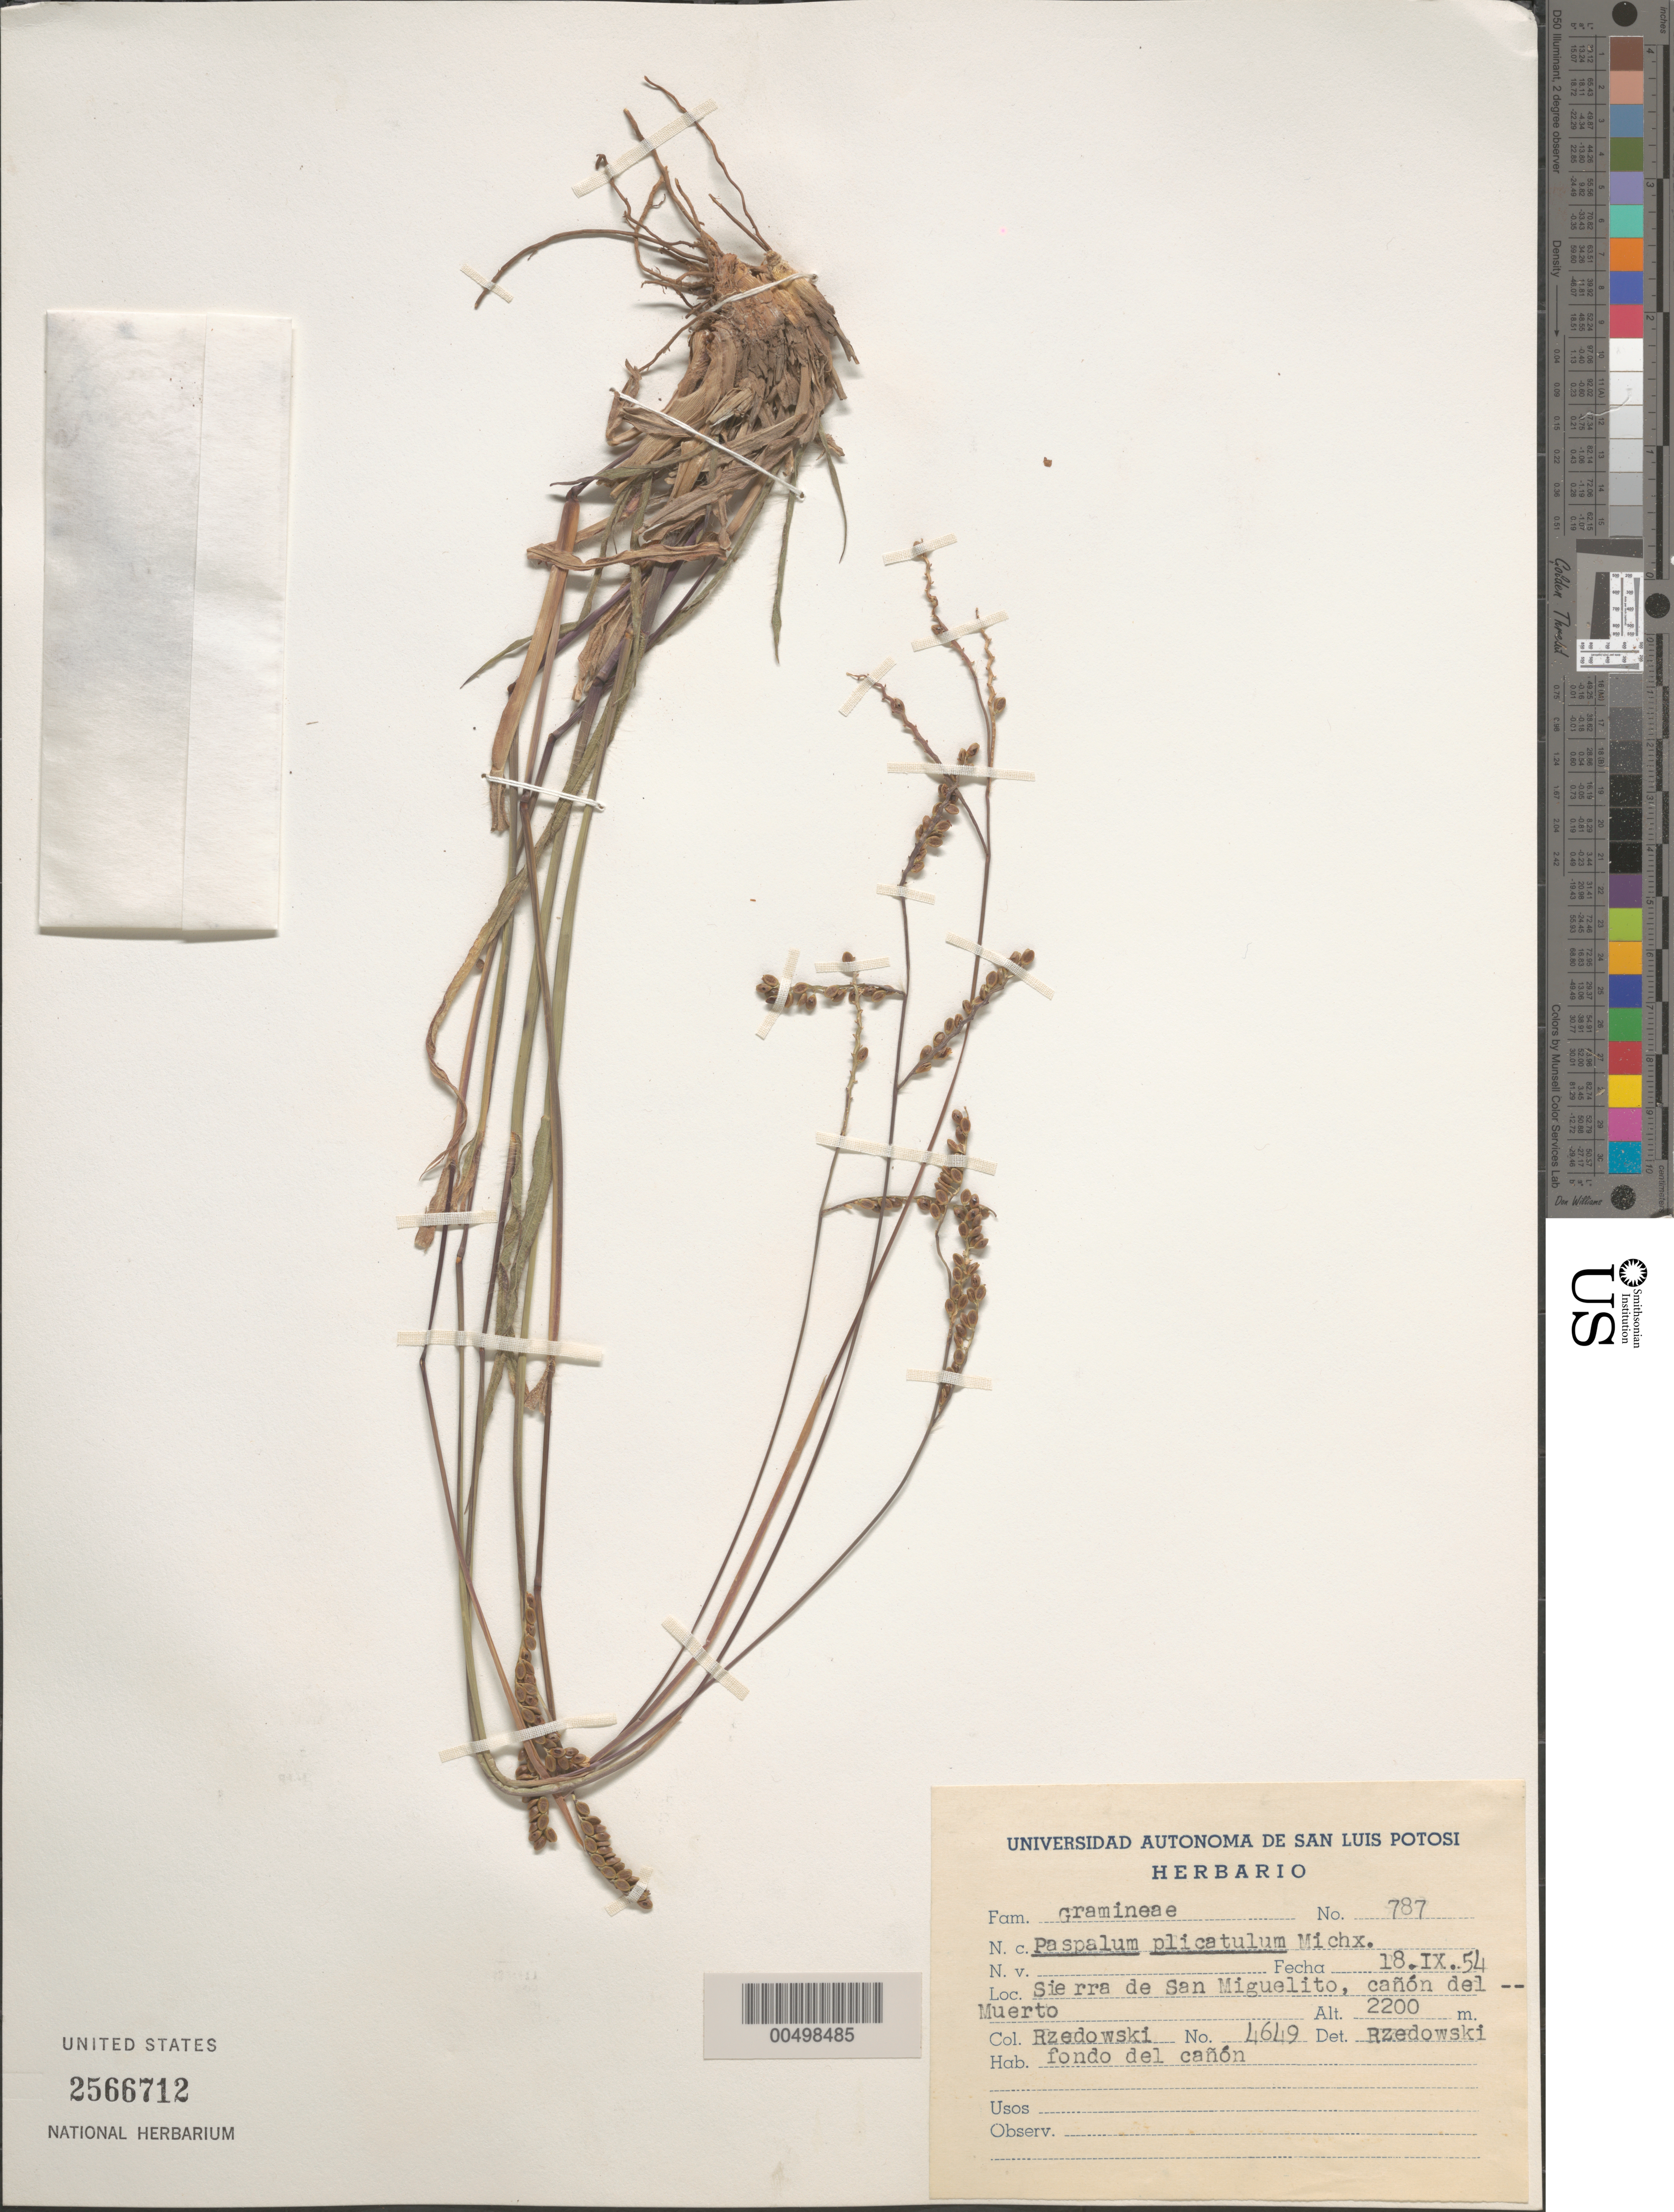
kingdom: Plantae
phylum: Tracheophyta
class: Liliopsida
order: Poales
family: Poaceae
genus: Paspalum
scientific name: Paspalum plicatulum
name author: Michx.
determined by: Rzedowski, J.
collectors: J. Rzedowski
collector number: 787/4649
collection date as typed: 18 Sep 1954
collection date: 1954-09-18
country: Mexico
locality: Sierra de San Miguelito, ca¤¢n del Muerto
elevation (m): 2200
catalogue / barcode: US 2566712